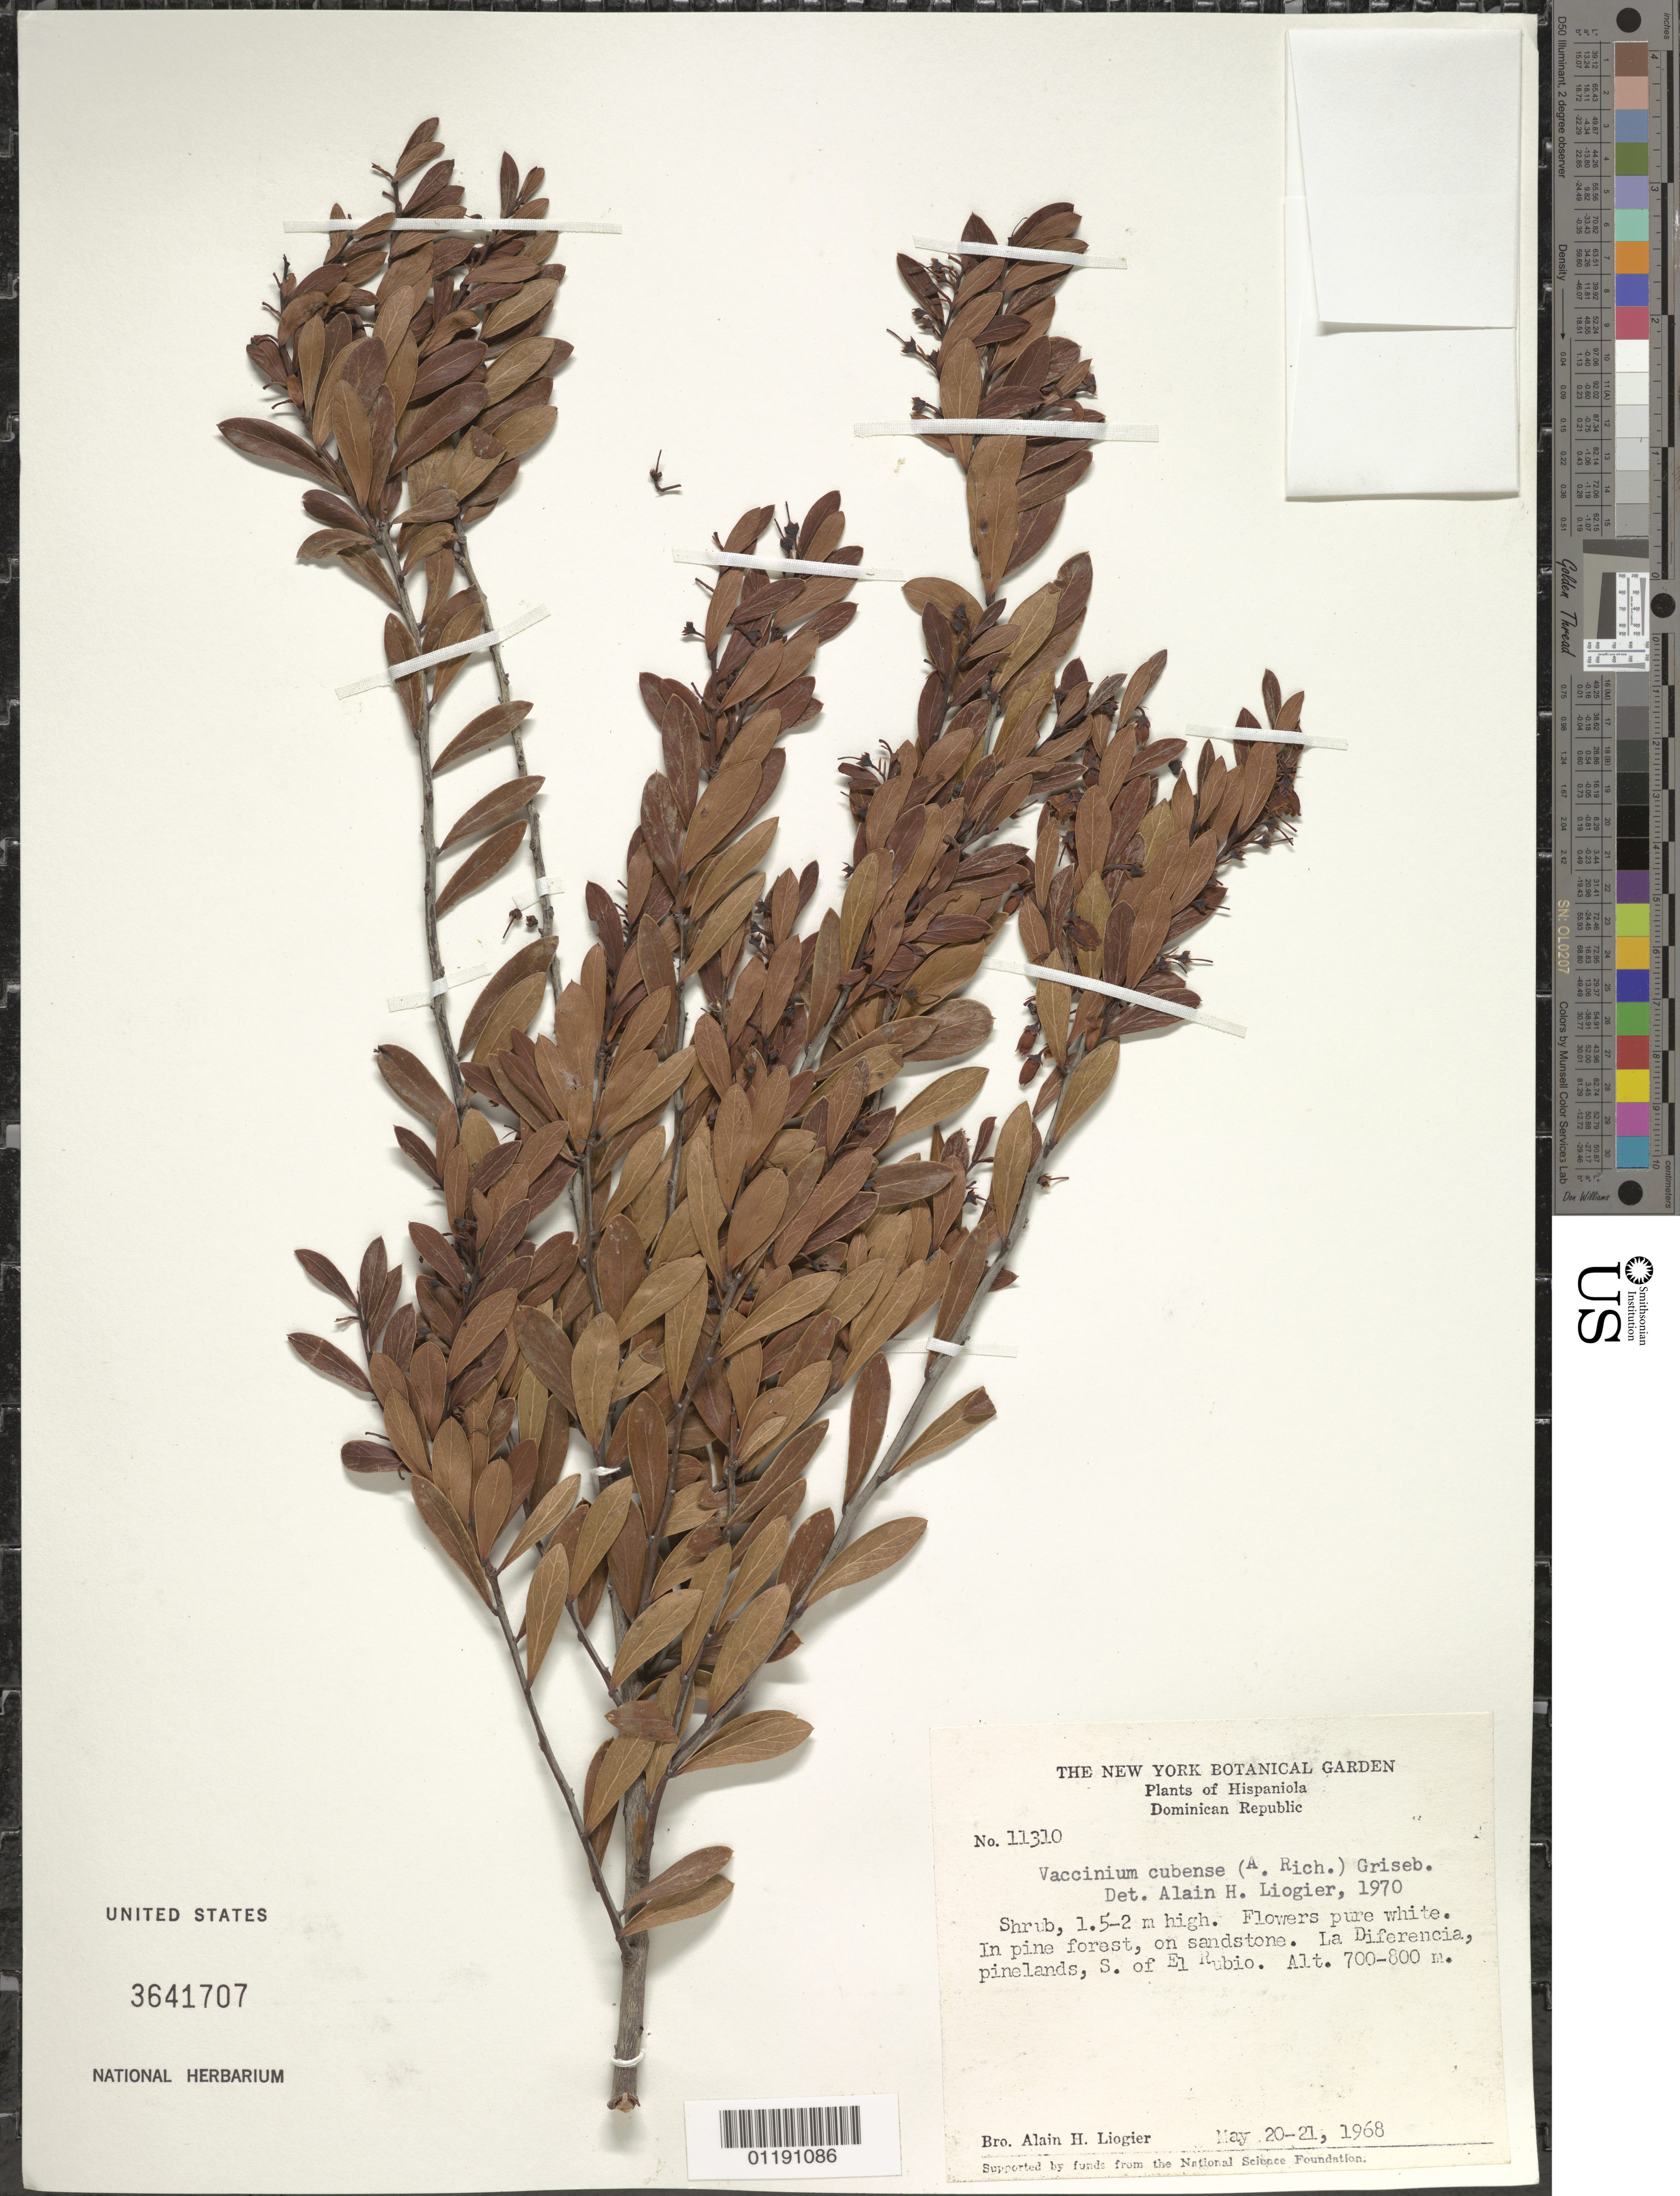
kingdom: Plantae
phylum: Tracheophyta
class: Magnoliopsida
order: Ericales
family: Ericaceae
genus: Vaccinium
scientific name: Vaccinium cubense var. cubense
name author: (A. Rich.) Griseb.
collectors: A. H. Liogier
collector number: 11310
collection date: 1968-05-20/1968-05-21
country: Dominican Republic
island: Hispaniola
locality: La Diferencia, pinelands, S of El Rubio.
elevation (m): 700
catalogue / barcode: US 3641707